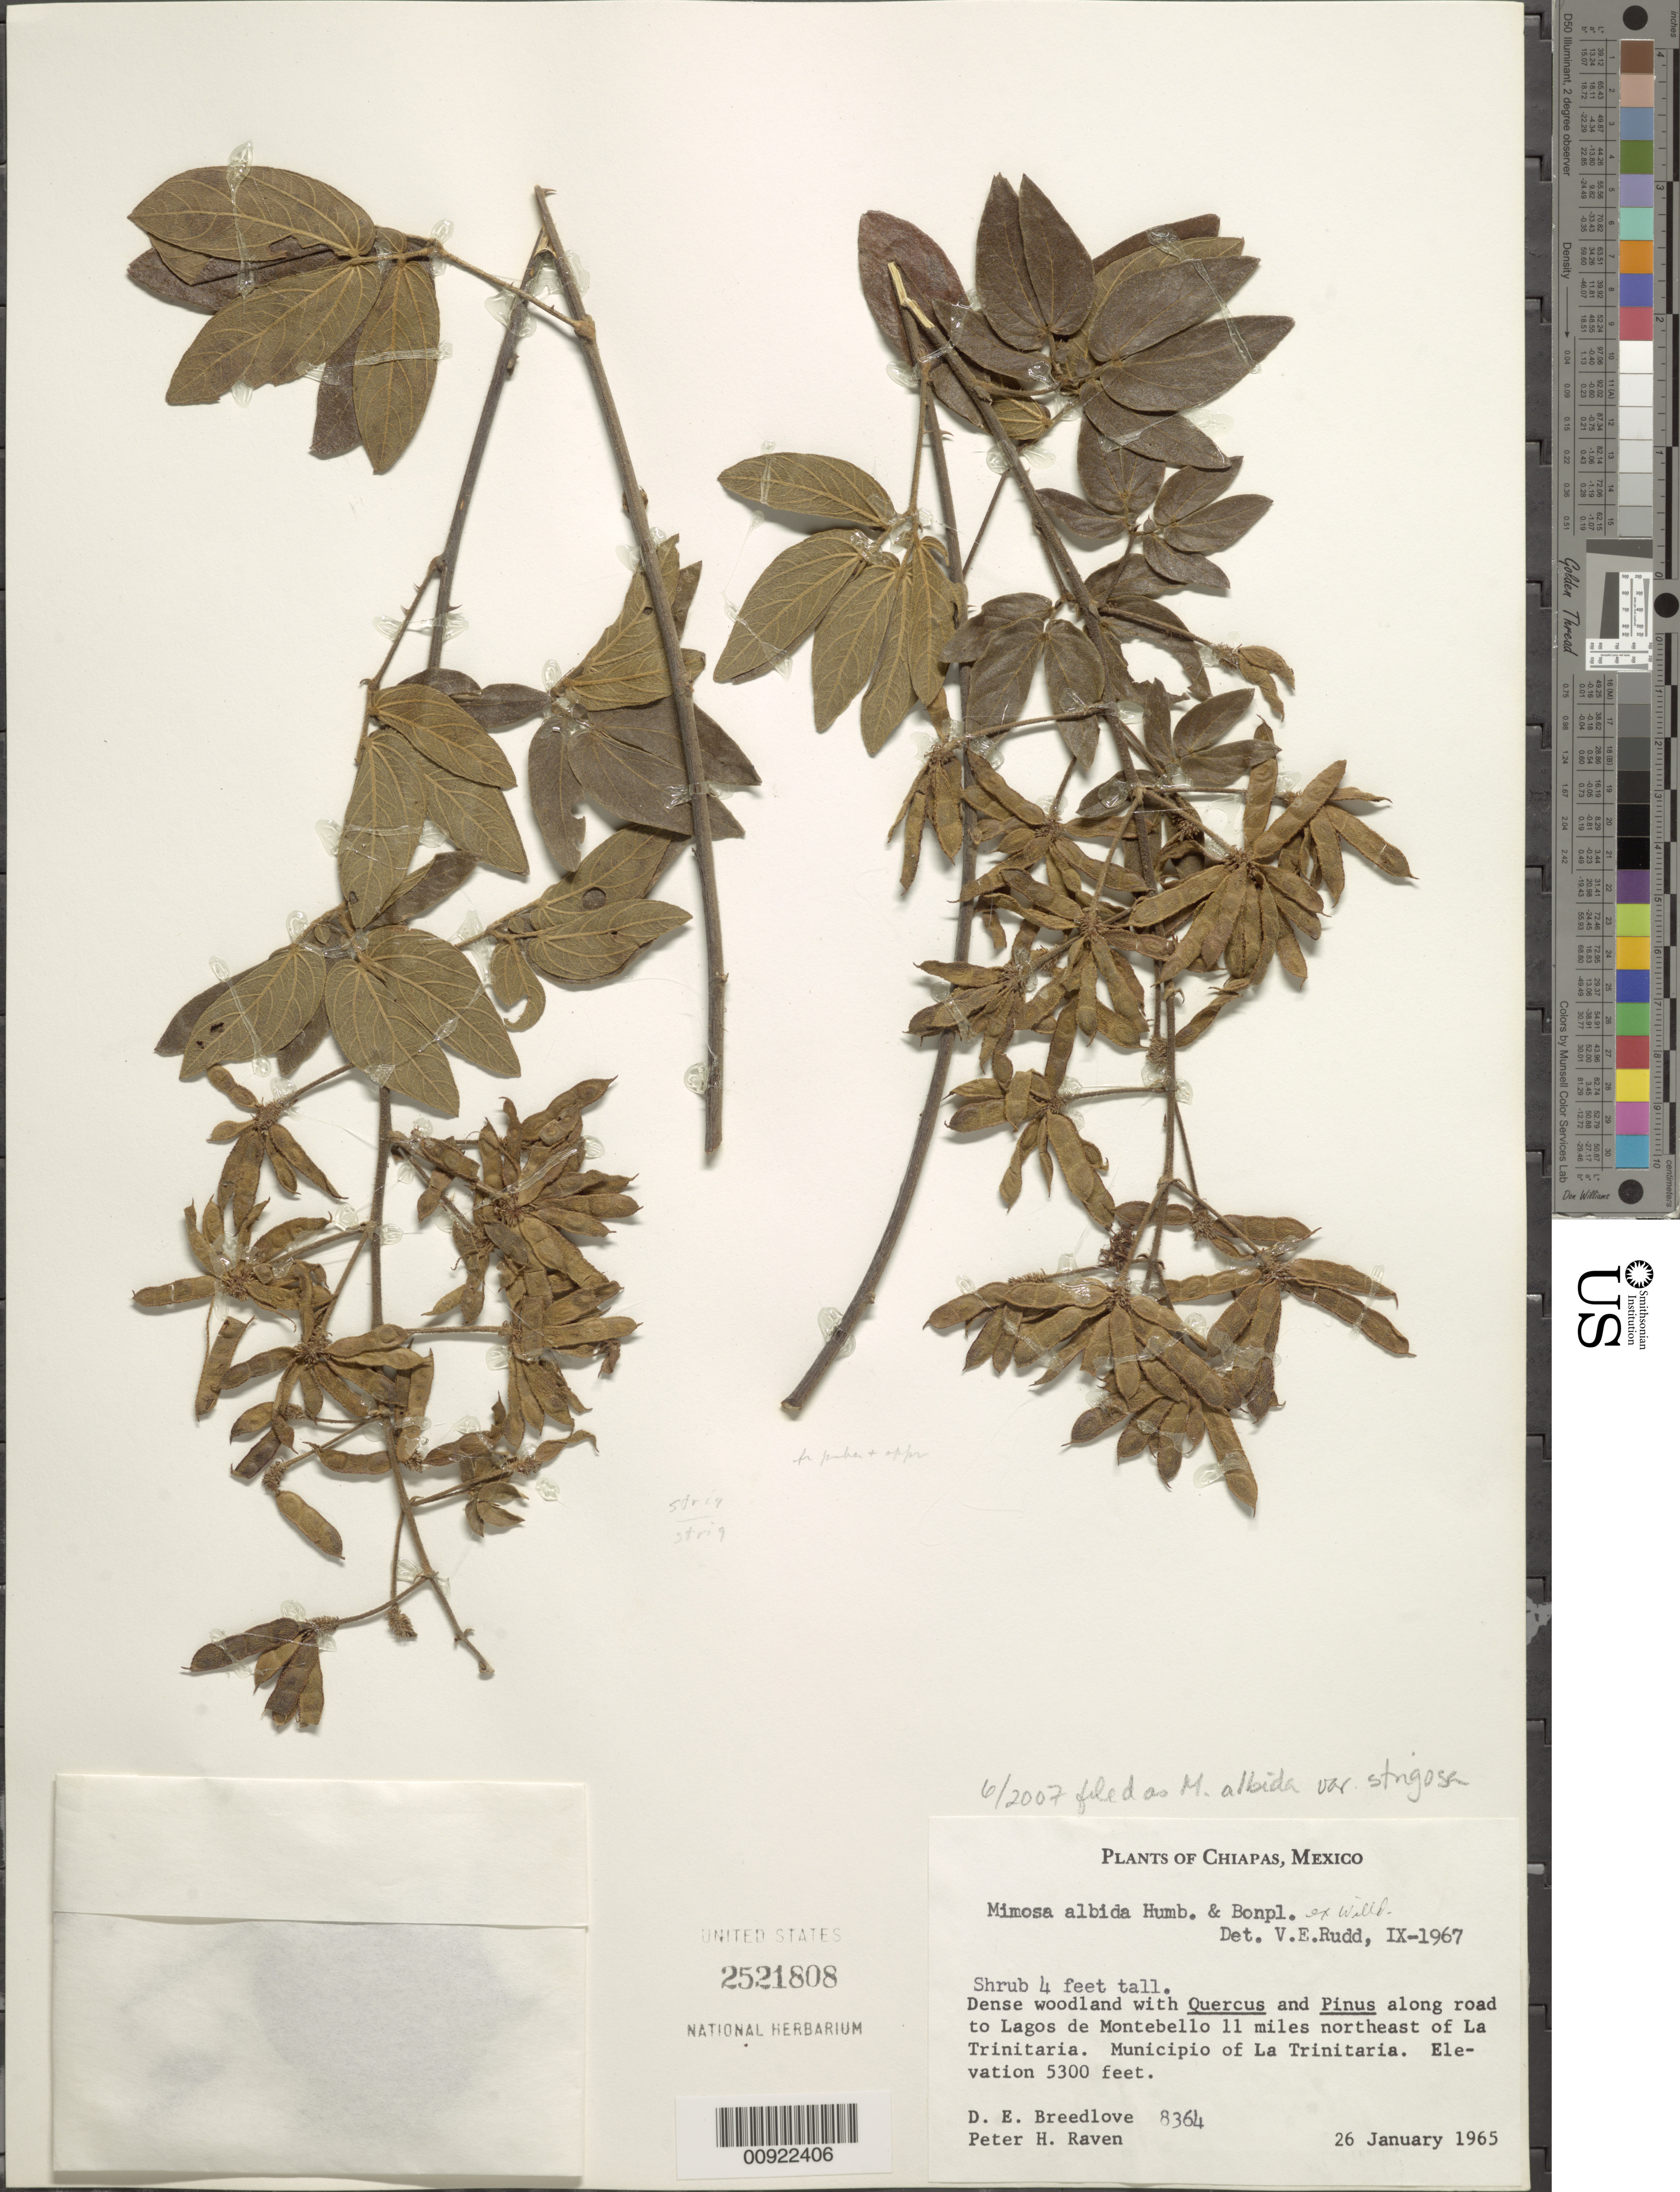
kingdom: Plantae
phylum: Tracheophyta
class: Magnoliopsida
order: Fabales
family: Fabaceae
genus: Mimosa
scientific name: Mimosa albida var. strigosa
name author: (Willd.) B.L. Rob.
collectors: D. E. Breedlove & P. H. Raven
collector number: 8364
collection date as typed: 26 Jan 1965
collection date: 1965-01-26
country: Mexico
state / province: Chiapas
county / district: Trinitaria, La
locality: Along road to Lagos de Montebello 11 miles northeast of La Trinitaria. Municipio of Trinitaria, Chiapas.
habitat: Dense woodland with Quercus and Pinus.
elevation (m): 1615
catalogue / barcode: US 2521808